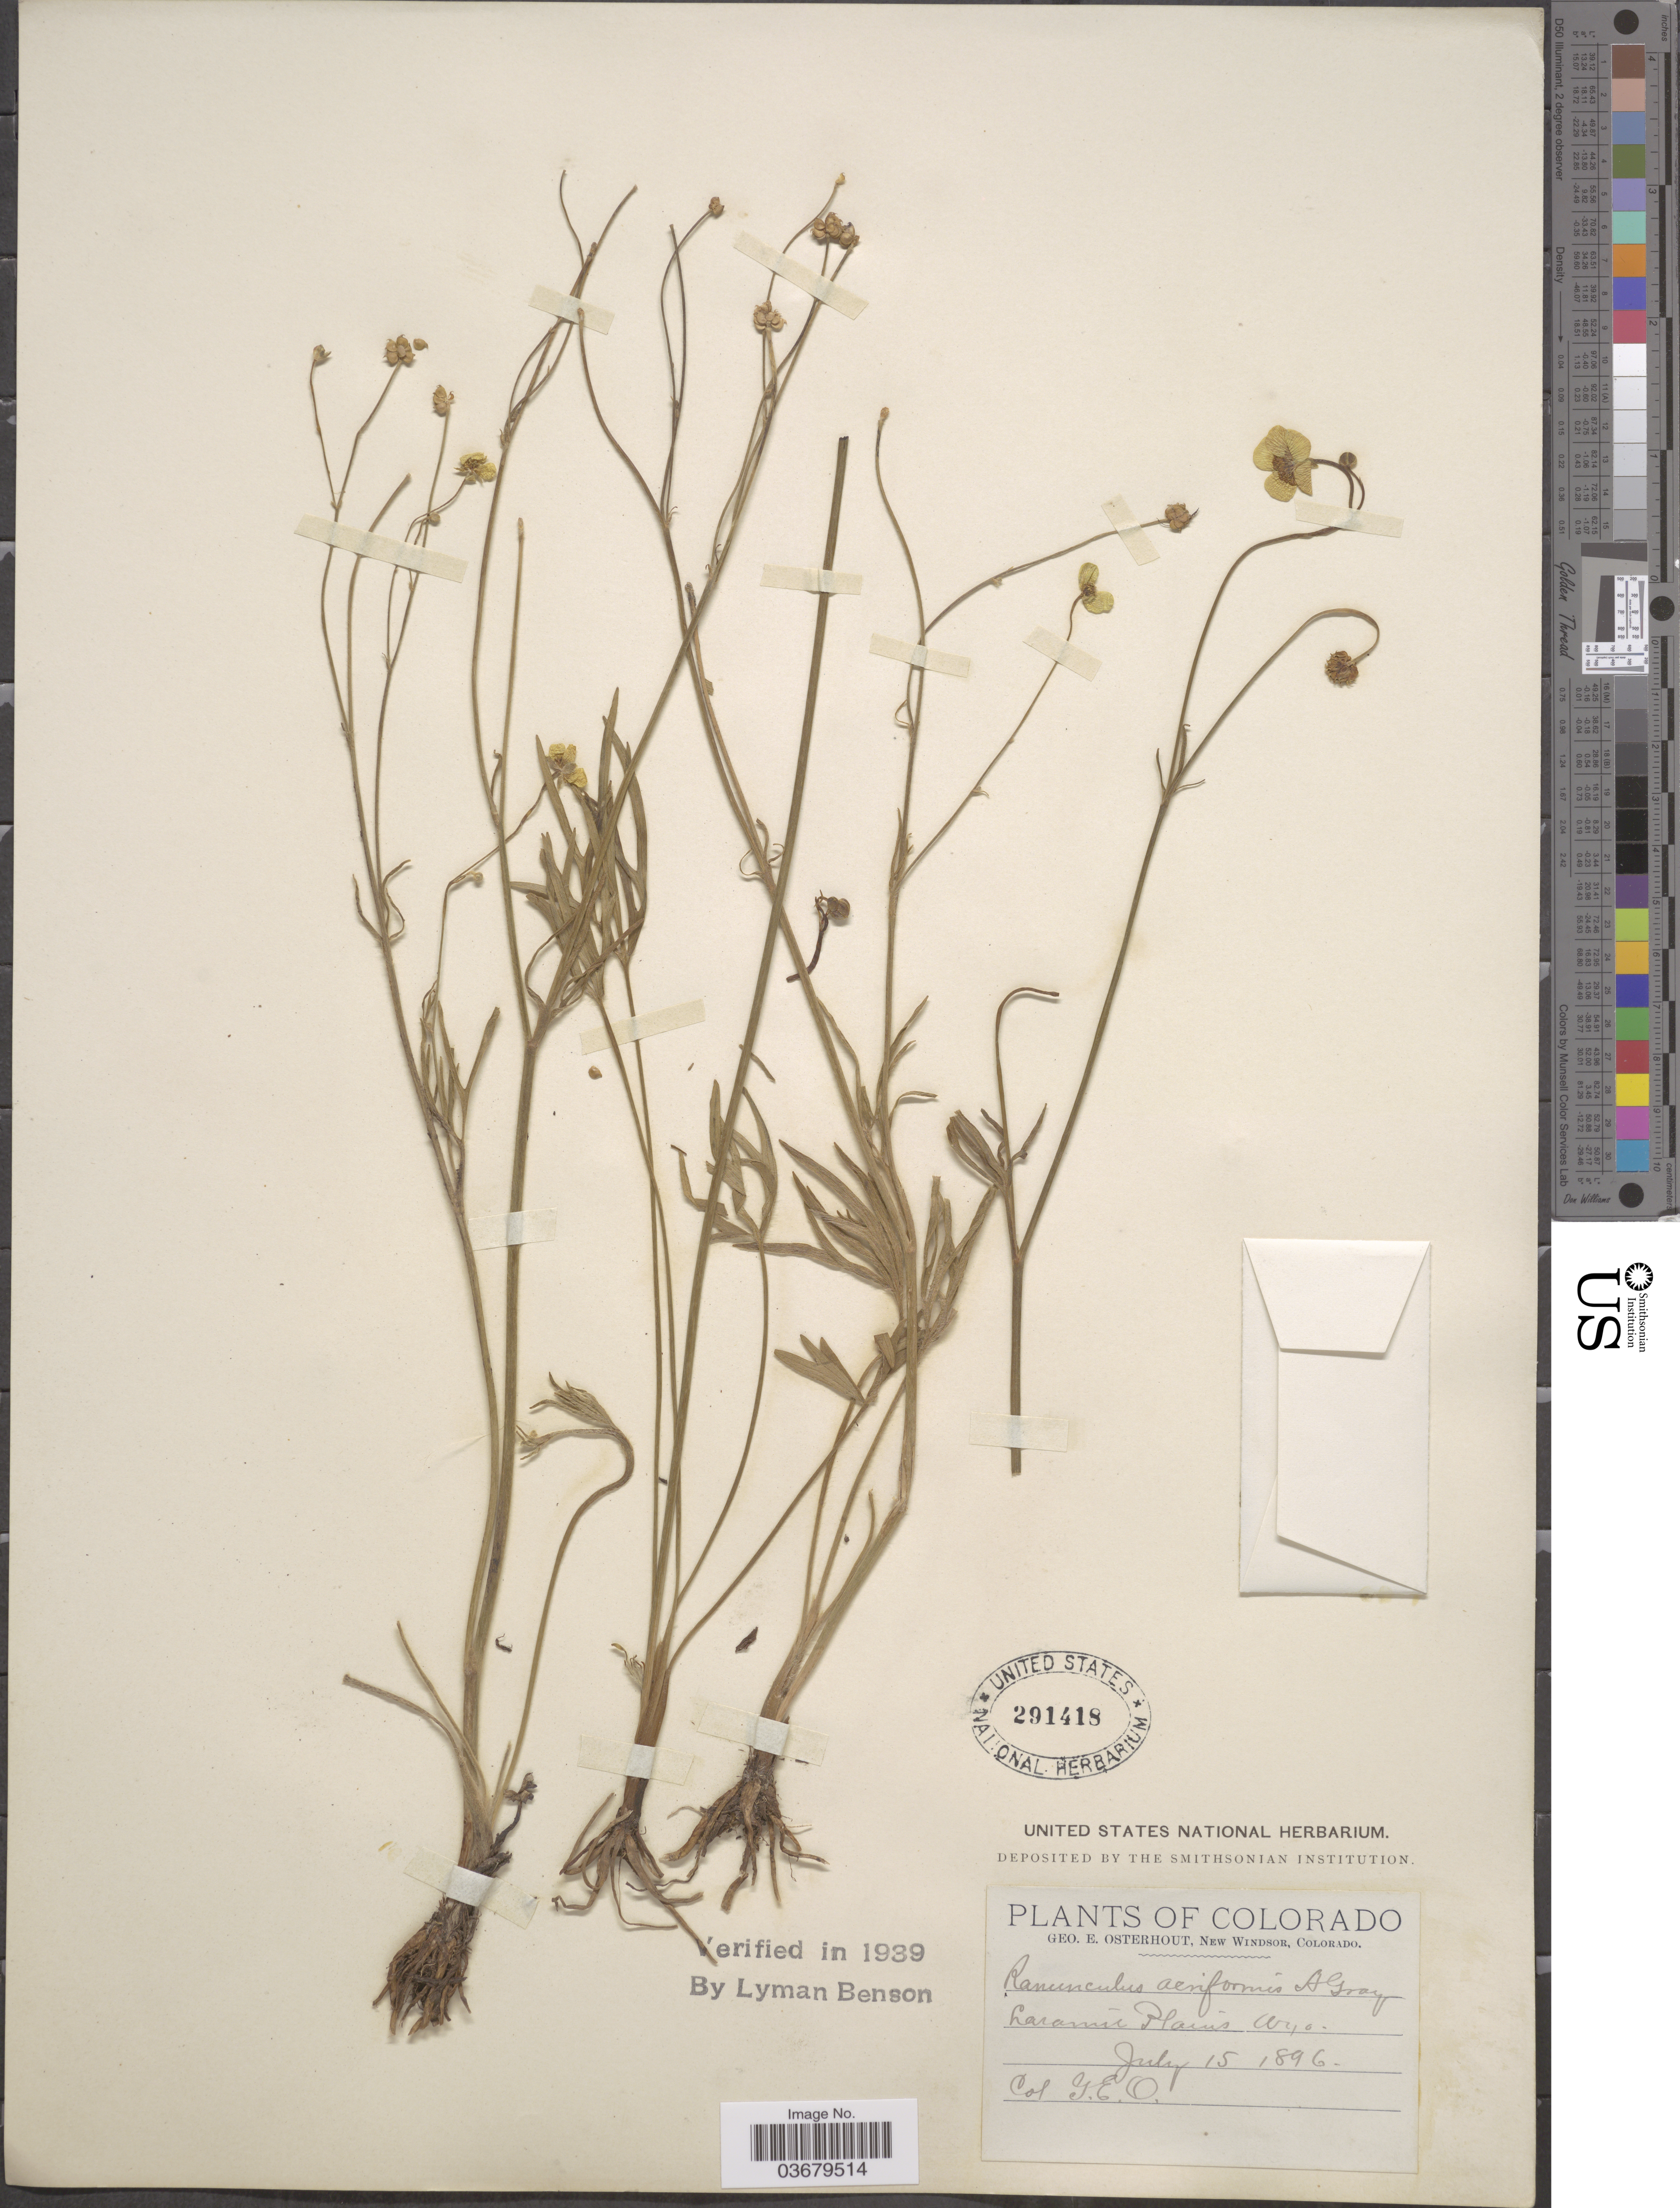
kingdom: Plantae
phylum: Tracheophyta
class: Magnoliopsida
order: Ranunculales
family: Ranunculaceae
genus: Ranunculus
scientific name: Ranunculus acriformis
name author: A. Gray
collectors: G. Osterhout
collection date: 1896-07-15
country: United States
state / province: Wyoming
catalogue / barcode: US 291418